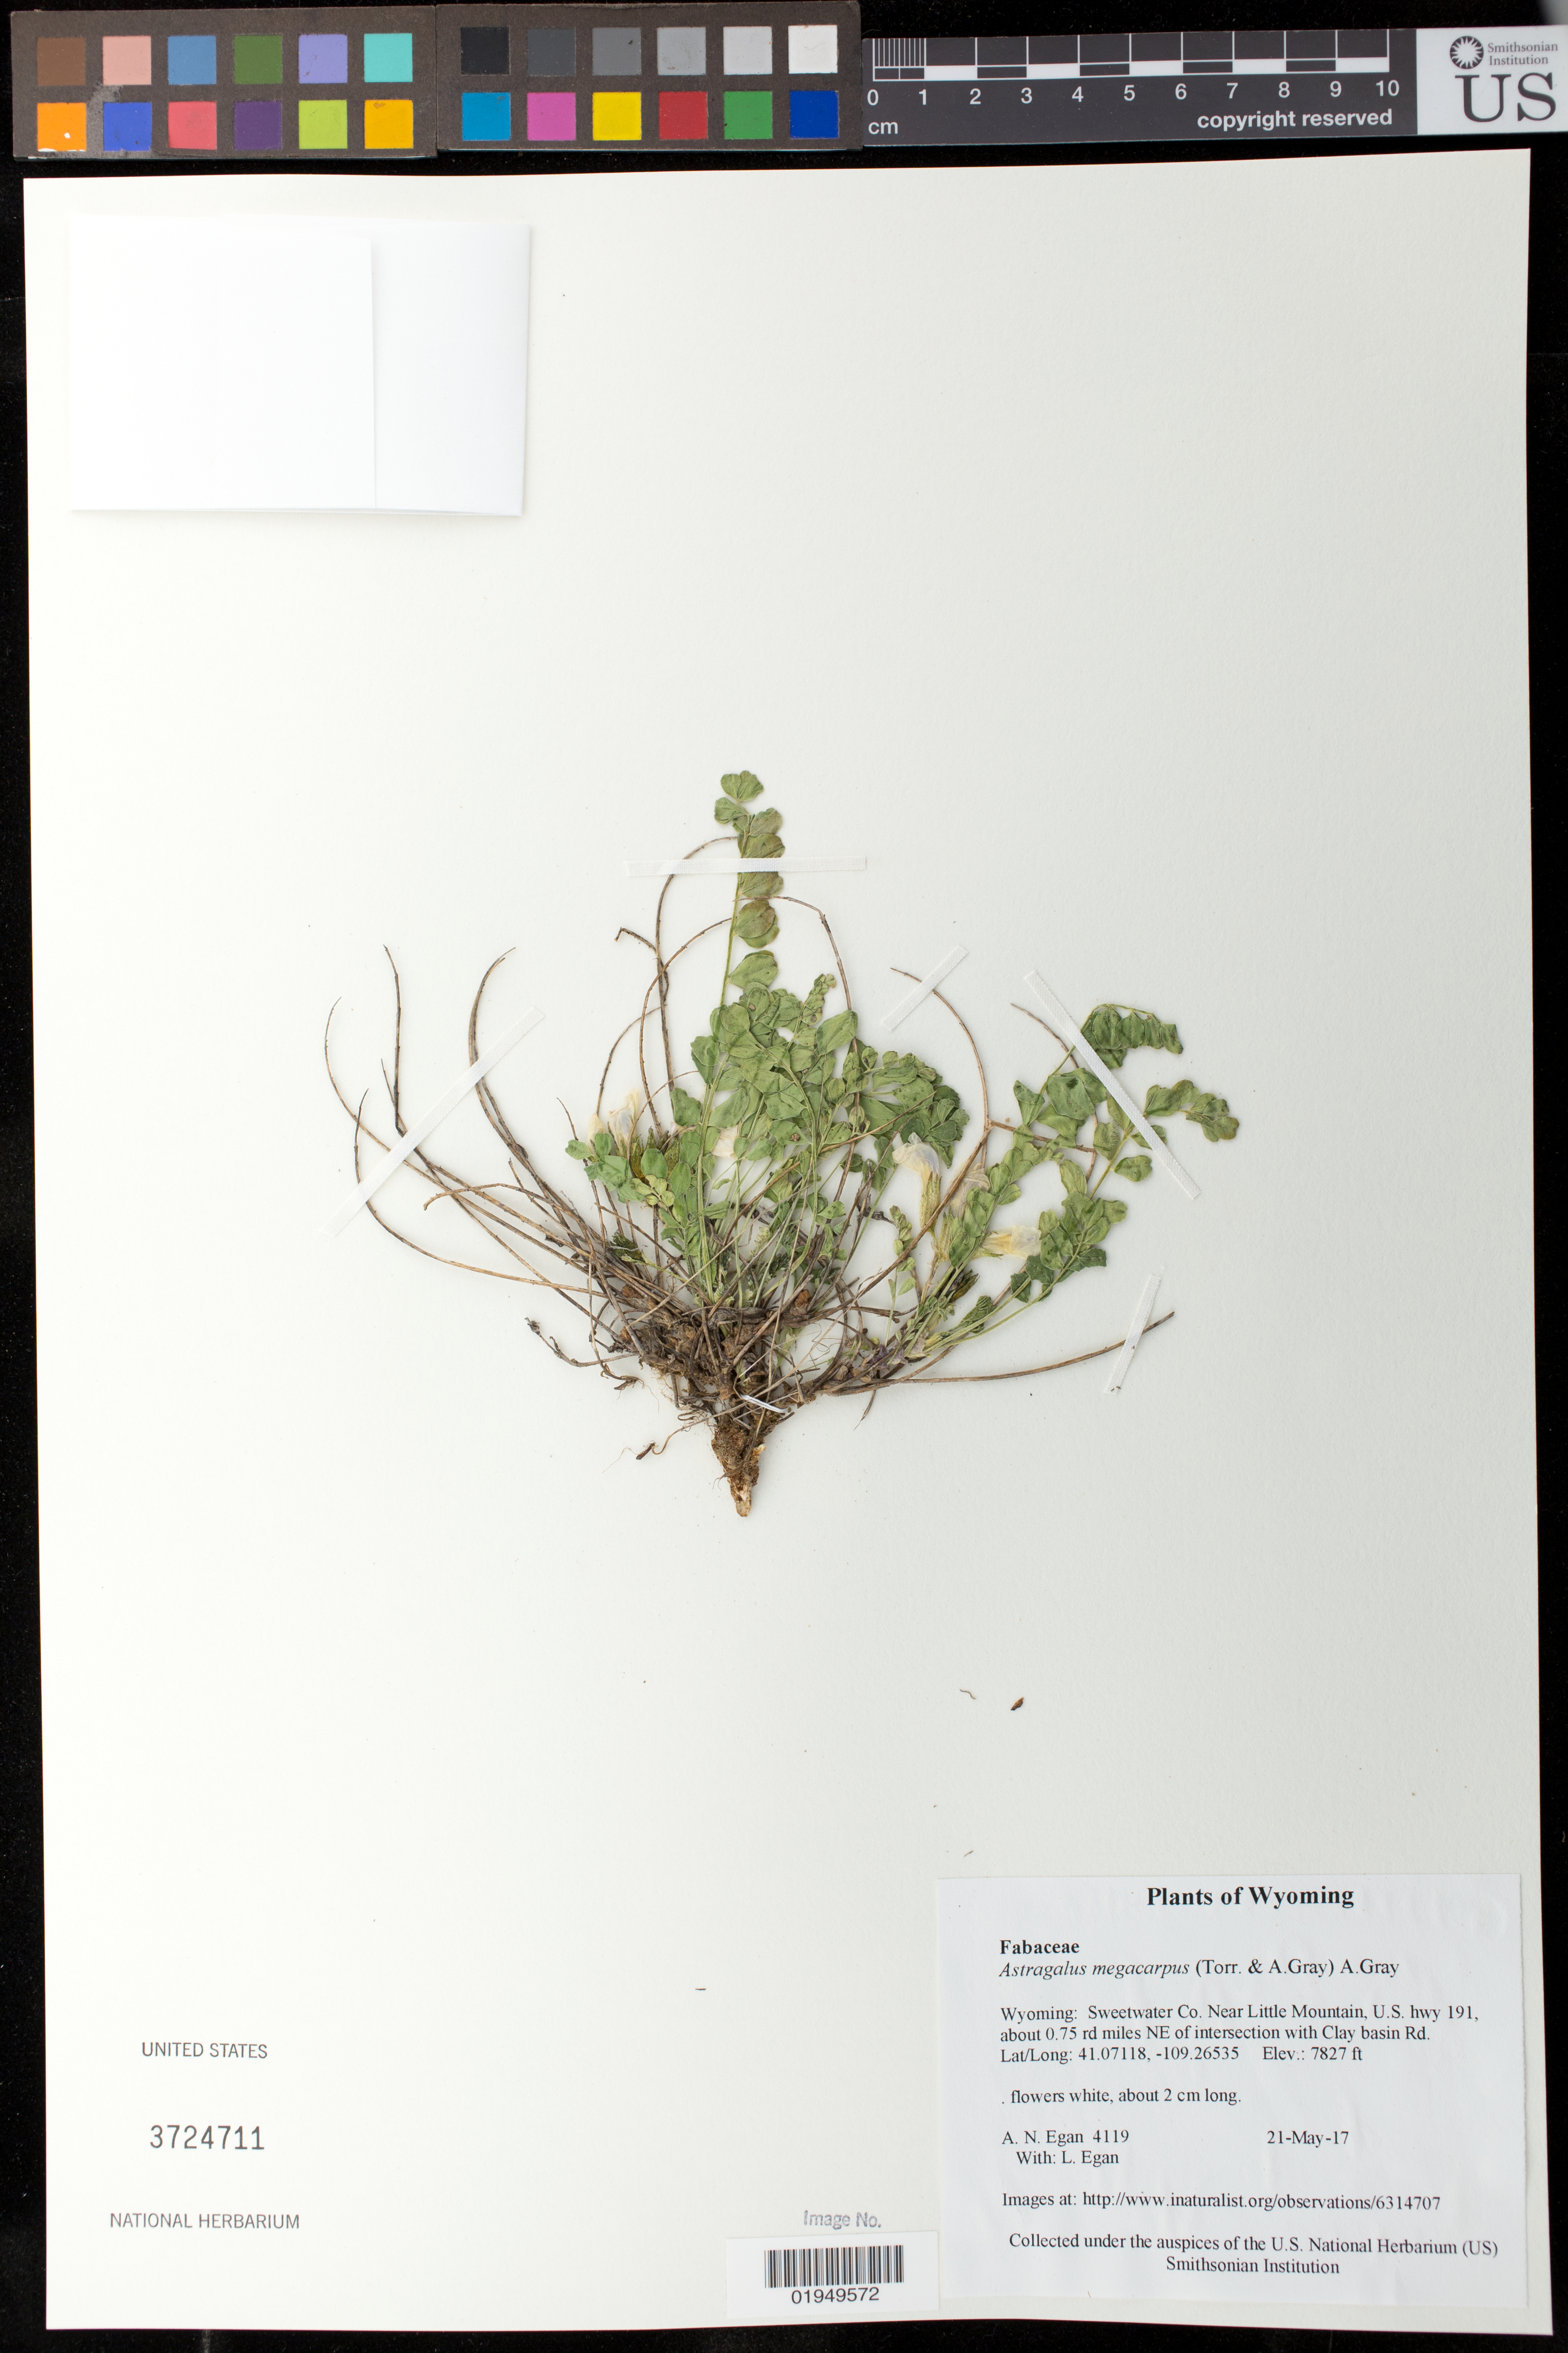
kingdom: Plantae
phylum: Tracheophyta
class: Magnoliopsida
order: Fabales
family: Fabaceae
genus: Astragalus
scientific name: Astragalus megacarpus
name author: (Torr. & A. Gray) A. Gray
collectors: A. N. Egan & L. Egan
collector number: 4119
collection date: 2017-05-21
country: United States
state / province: Wyoming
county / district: Sweetwater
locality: Near Little Mountain, U.S. hwy 191, about 0.75 rd miles NE of intersection with Clay Basin Rd.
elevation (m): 2386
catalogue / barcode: US 3724711